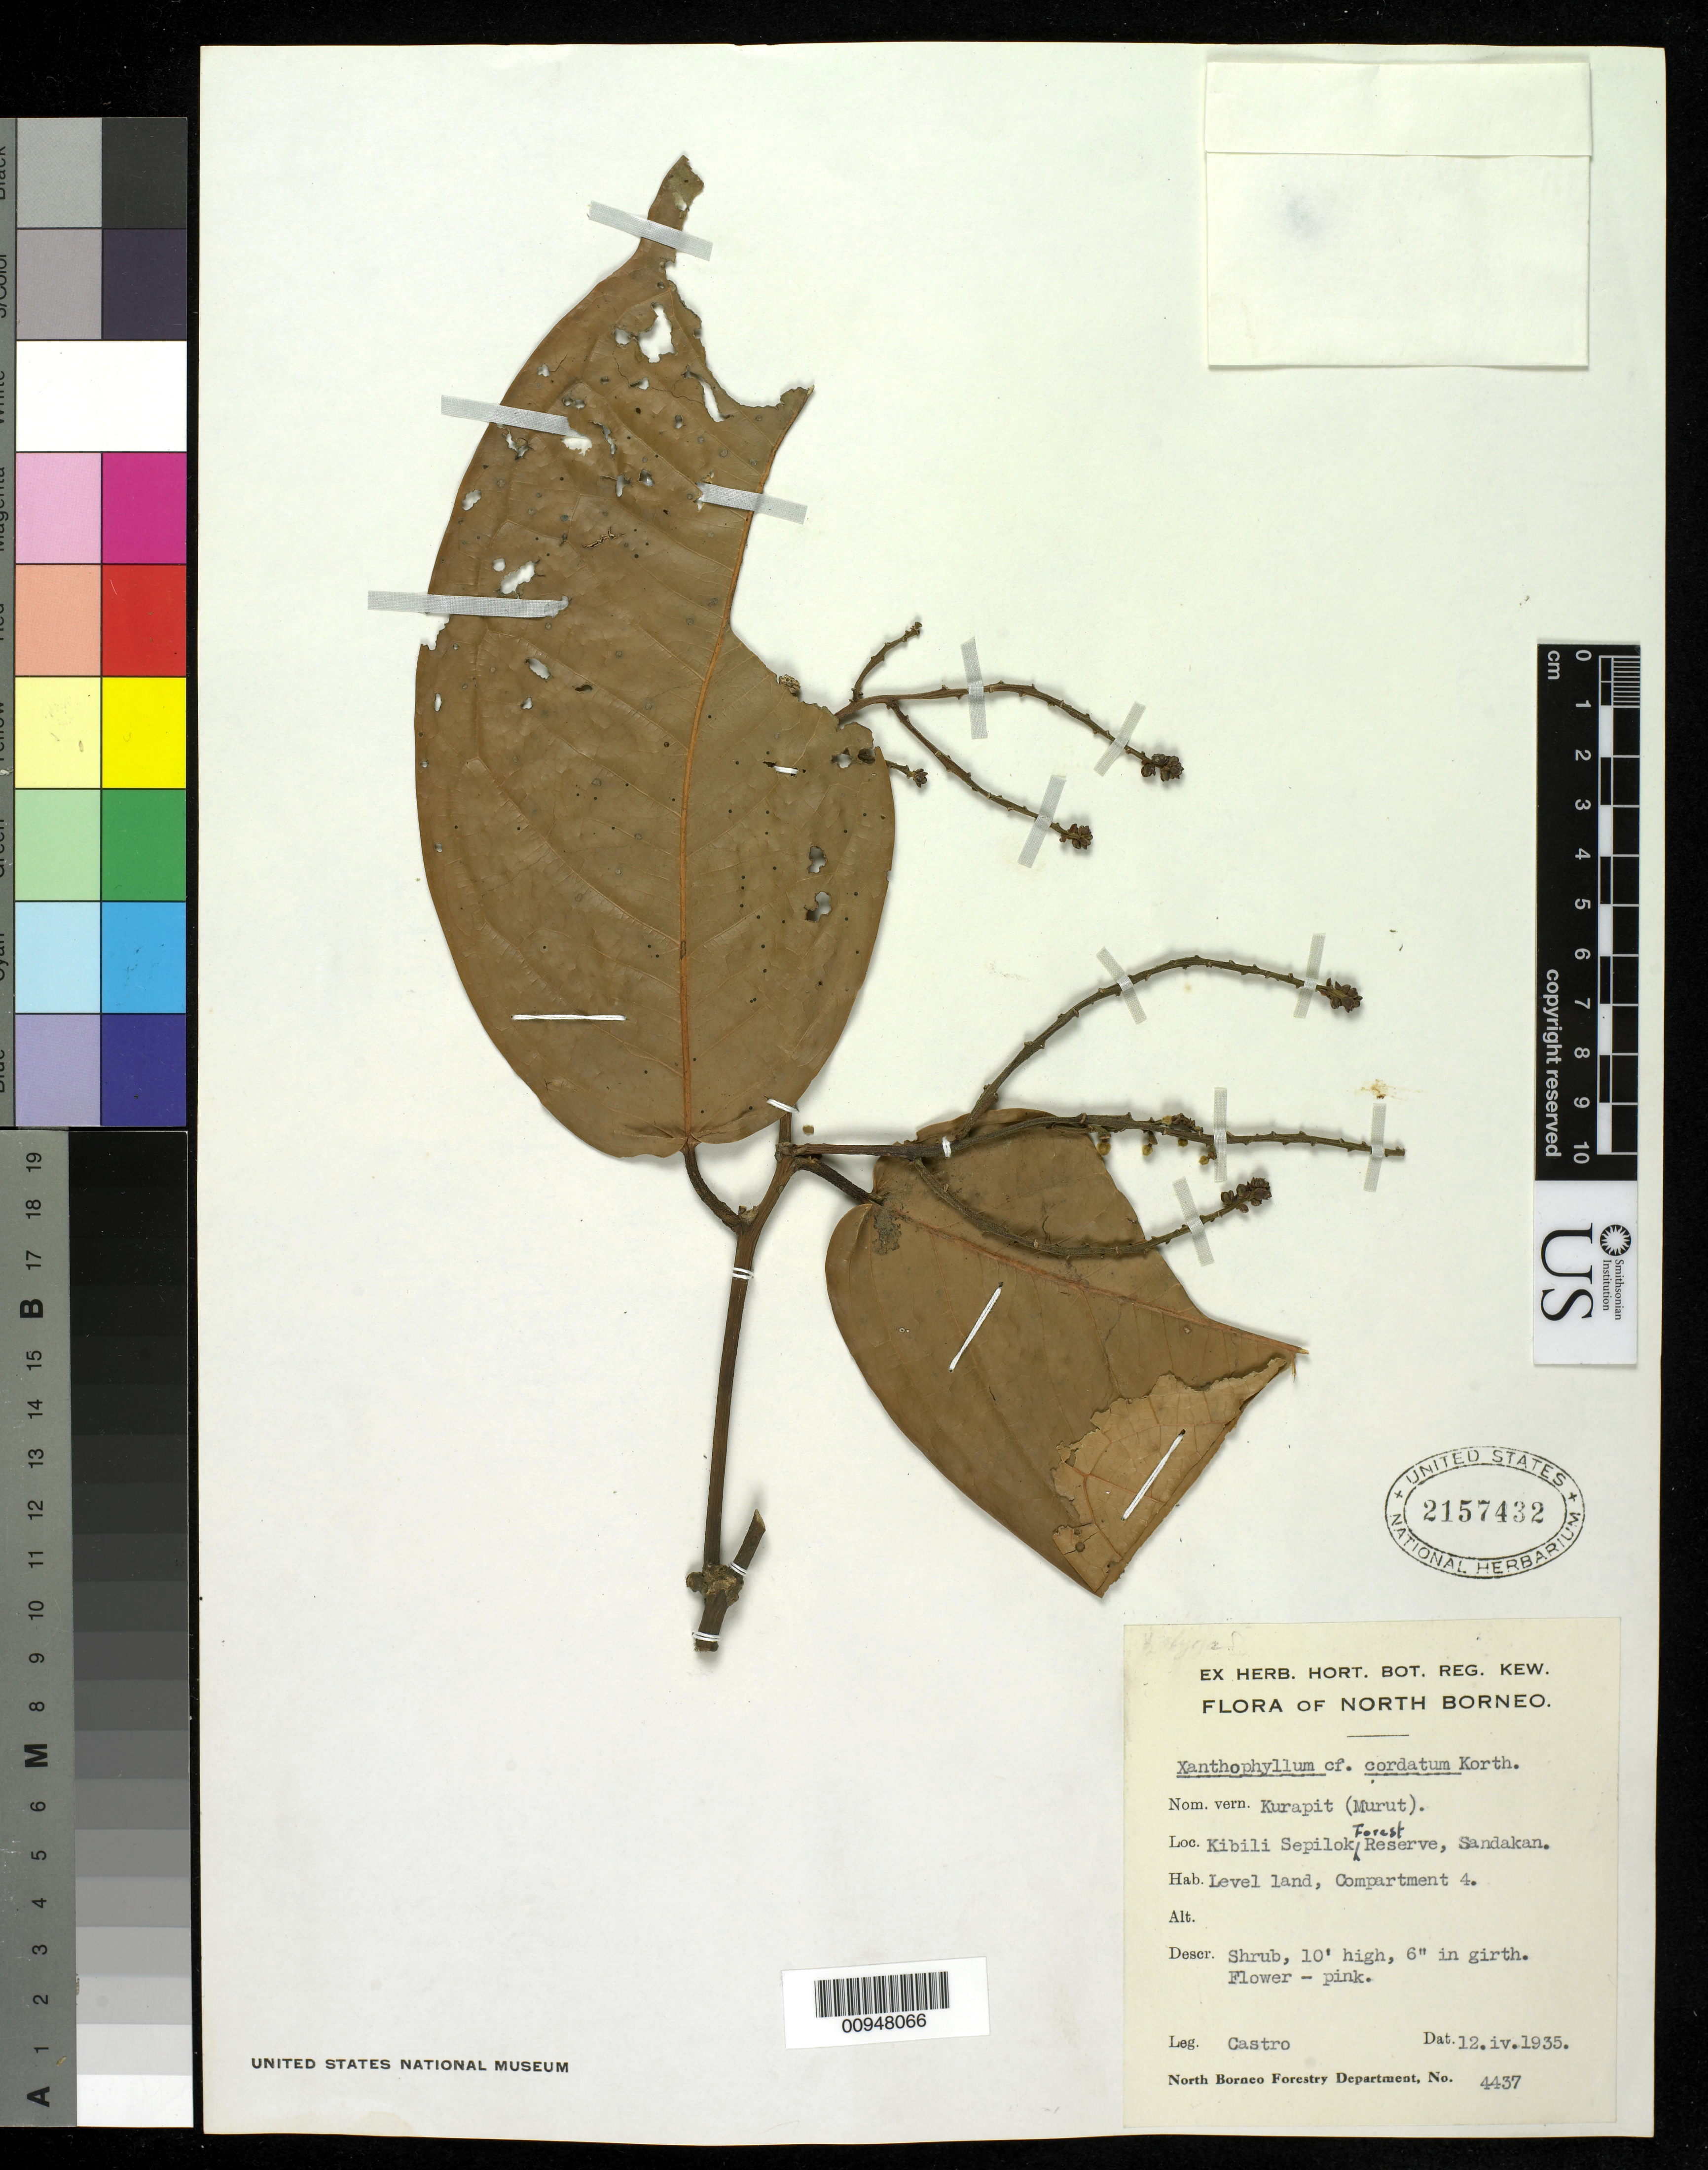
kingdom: Plantae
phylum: Tracheophyta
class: Magnoliopsida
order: Fabales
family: Polygalaceae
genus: Xanthophyllum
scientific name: Xanthophyllum adenotus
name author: Miq.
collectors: -. Castro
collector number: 4437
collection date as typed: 12 Apr 1935 or 04 Dec 1935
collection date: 1935-04-12 or 1935-12-04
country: Malaysia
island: Borneo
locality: Kibili Sepilok Forest Reserve, Sandakan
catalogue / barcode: US 2157432